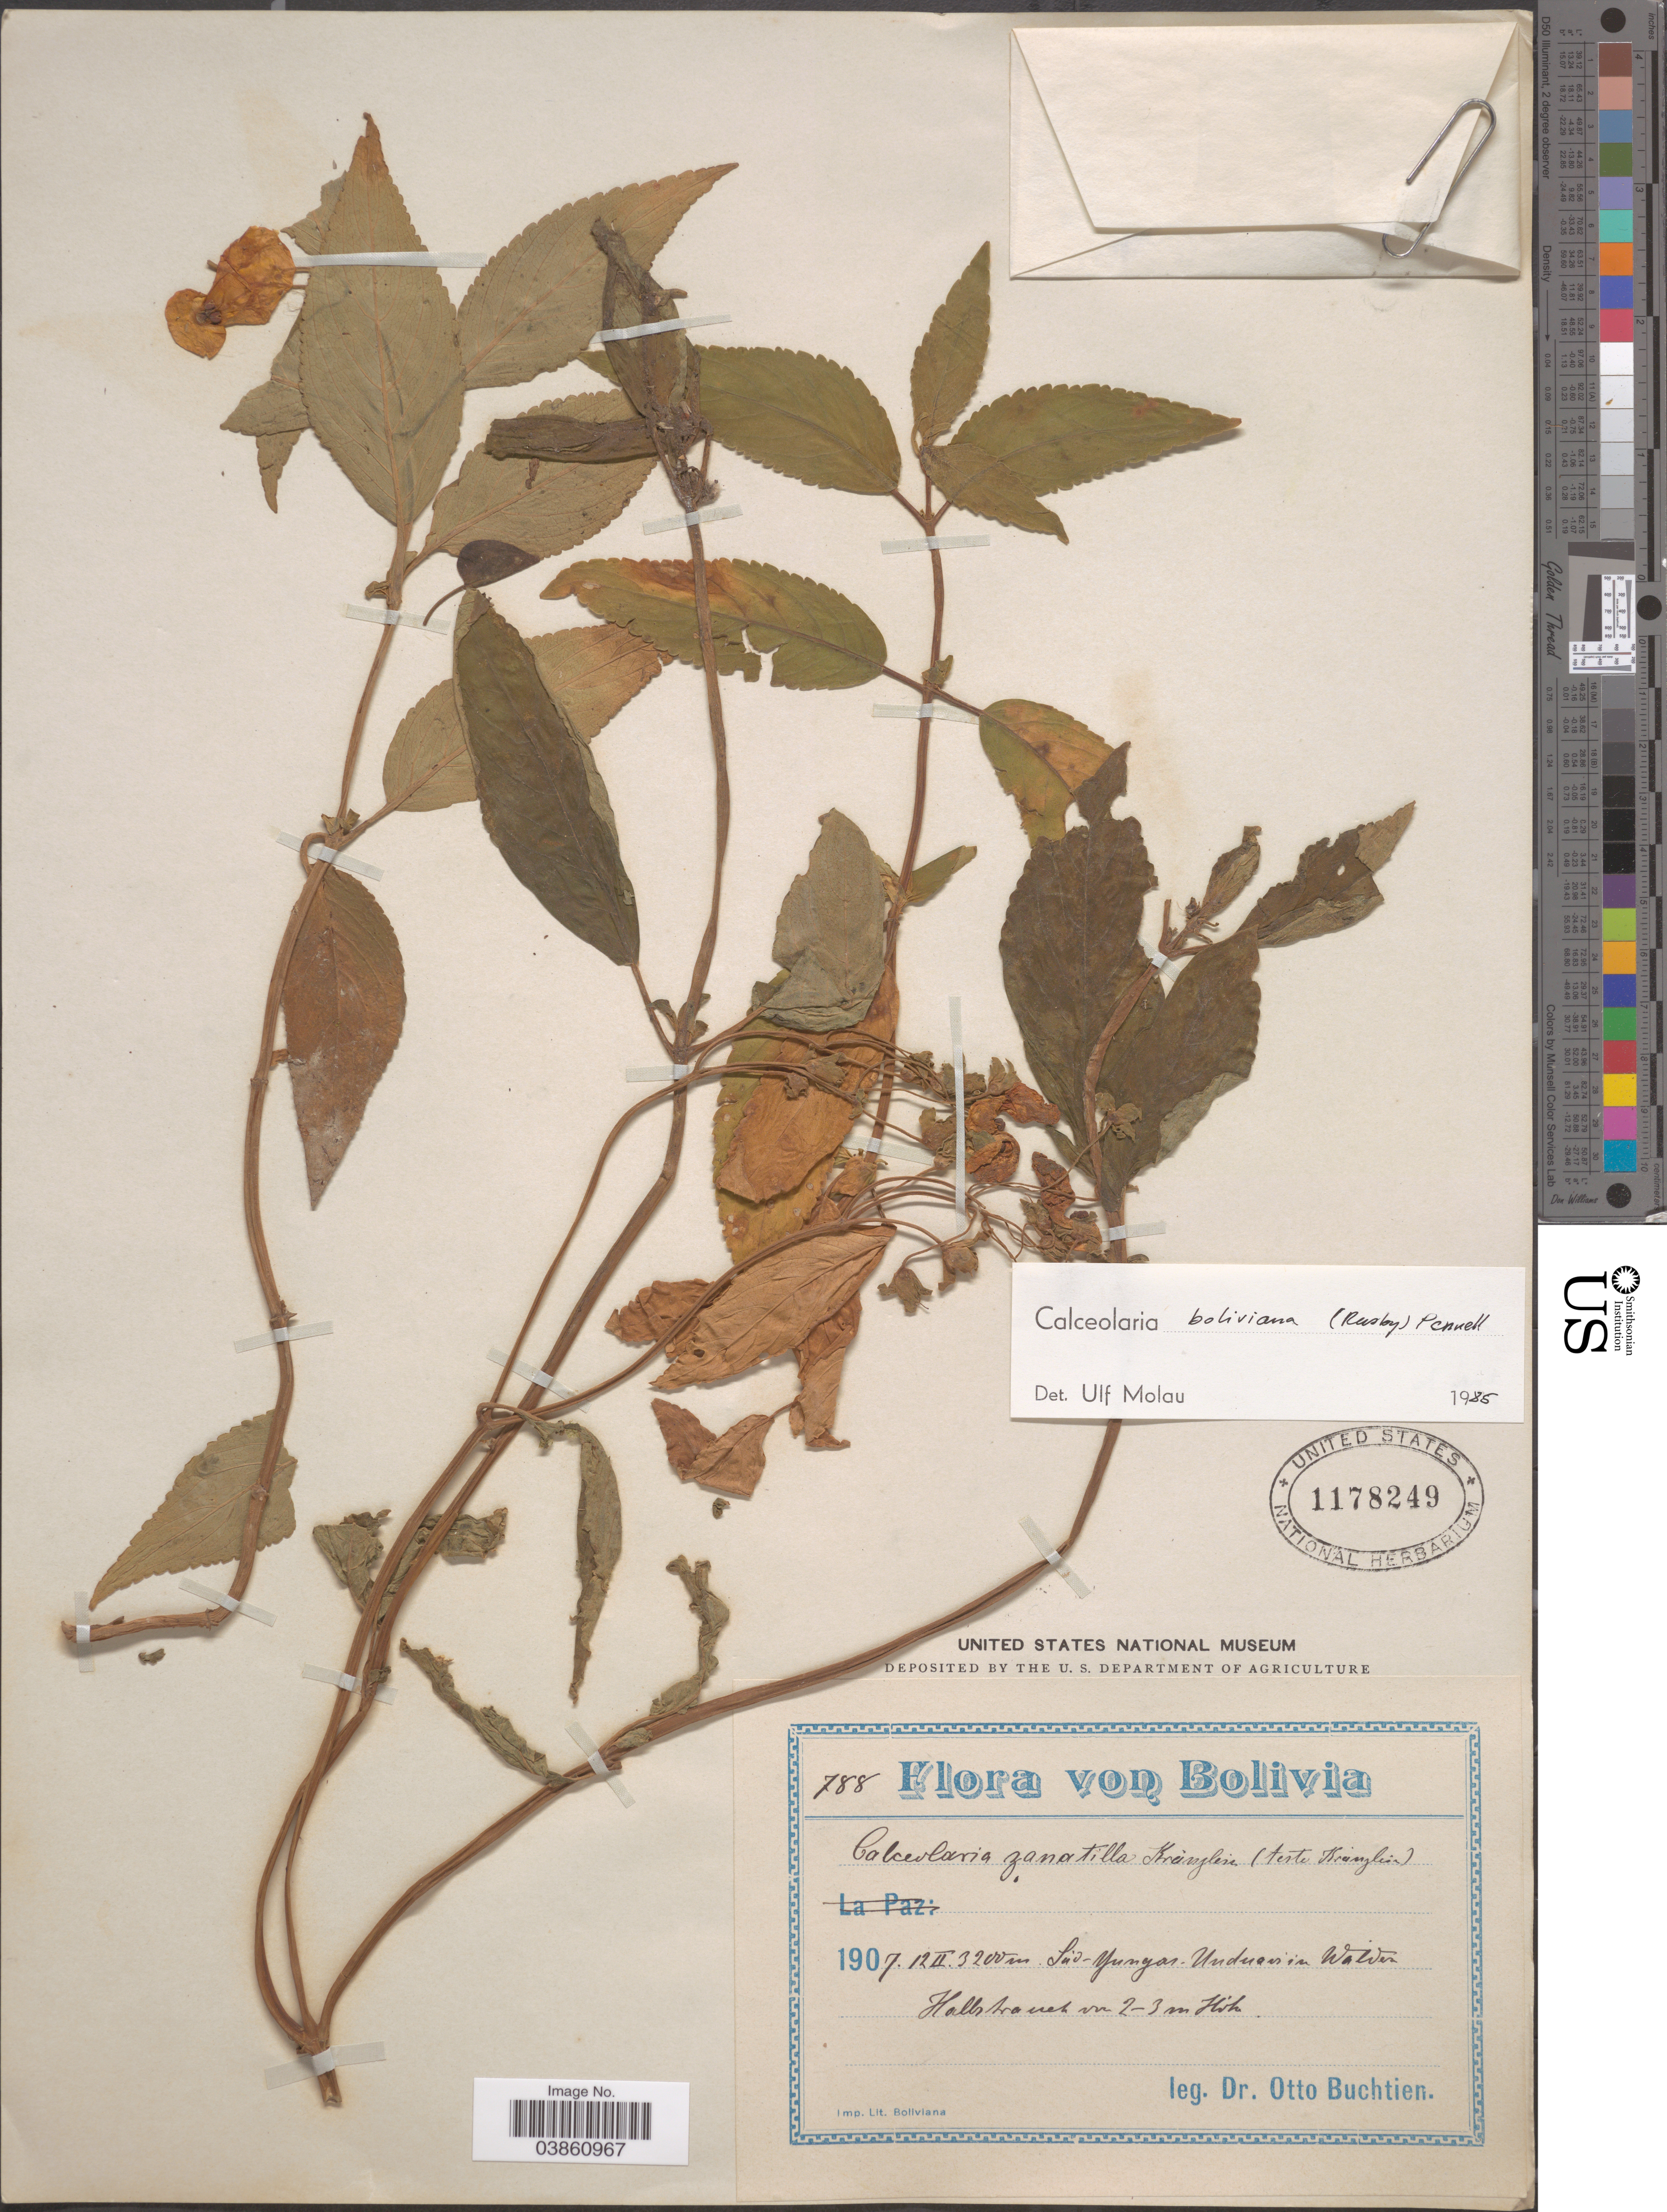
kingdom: Plantae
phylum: Tracheophyta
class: Magnoliopsida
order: Lamiales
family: Calceolariaceae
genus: Calceolaria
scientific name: Calceolaria boliviana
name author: (Britton ex Rusby) Pennell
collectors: O. Buchtien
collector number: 788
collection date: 1907-02-12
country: Bolivia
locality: Süd-Yungas - Unduavi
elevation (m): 2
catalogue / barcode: US 1178249